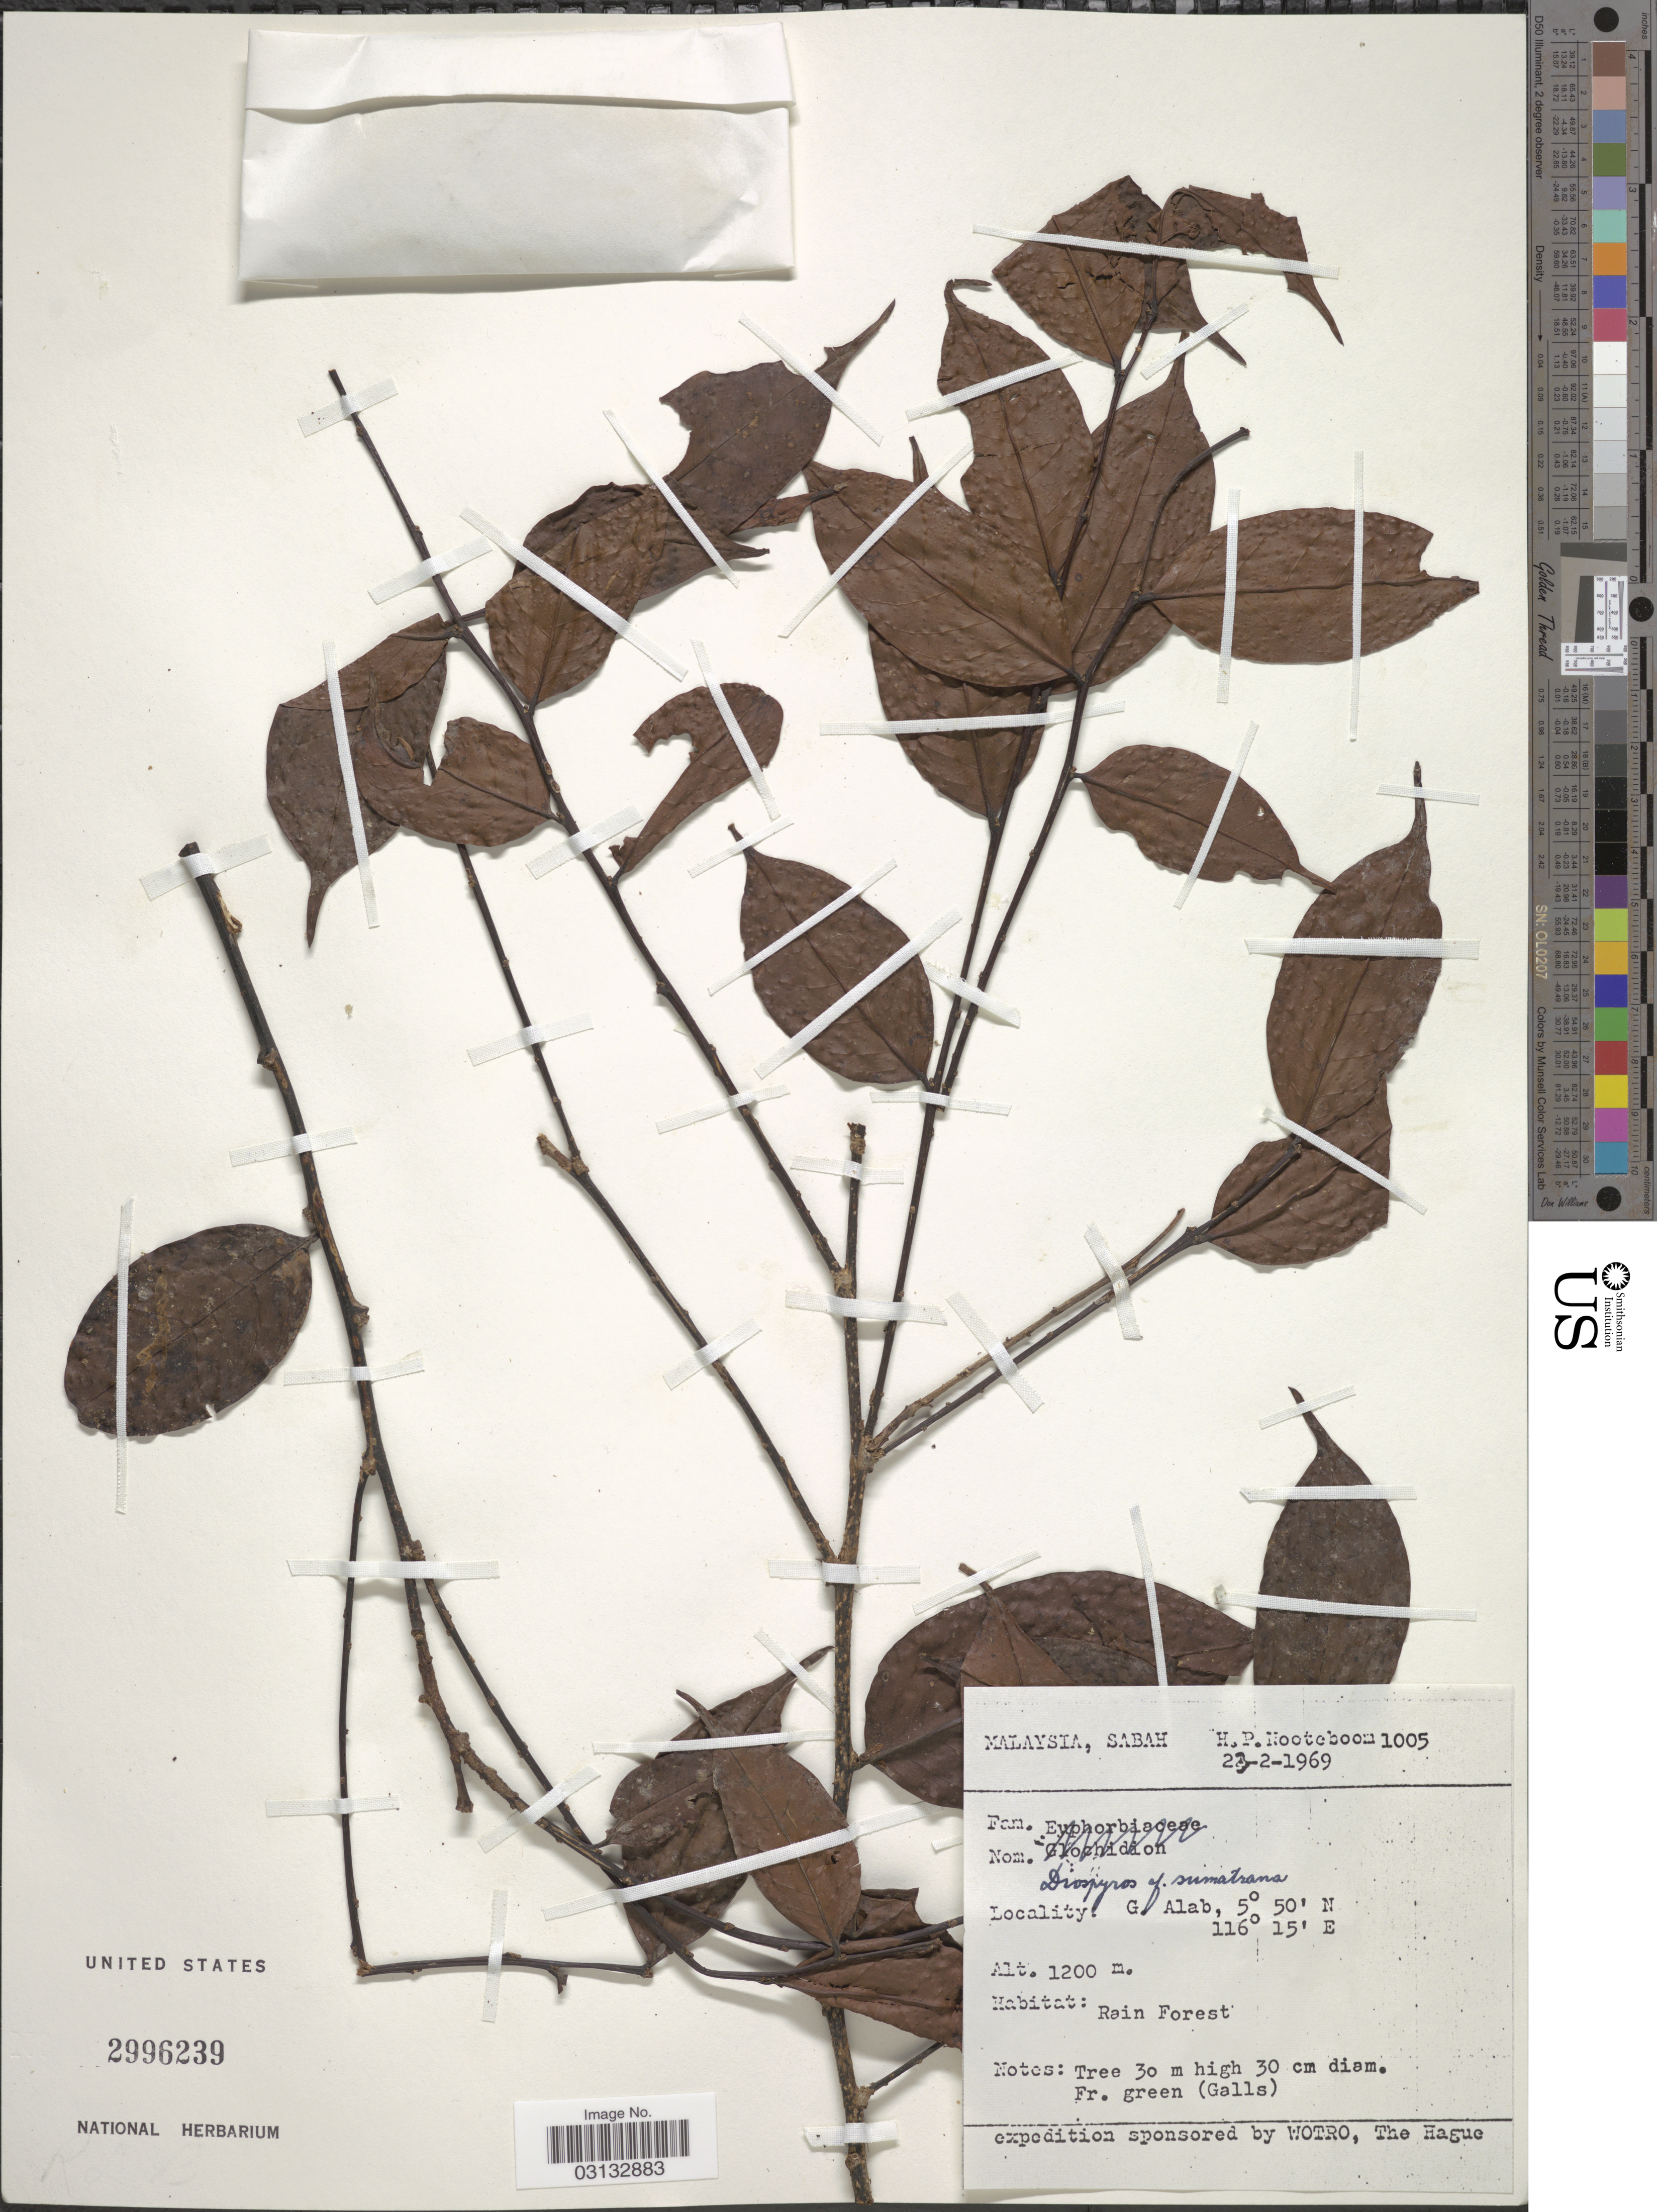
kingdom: Plantae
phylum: Tracheophyta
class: Magnoliopsida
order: Ericales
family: Ebenaceae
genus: Diospyros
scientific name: Diospyros sumatrana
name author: Miq.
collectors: H. P. Nooteboom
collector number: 1005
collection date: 1969-02-23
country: Malaysia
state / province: Sabah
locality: G. Alab.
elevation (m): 1200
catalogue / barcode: US 2996239